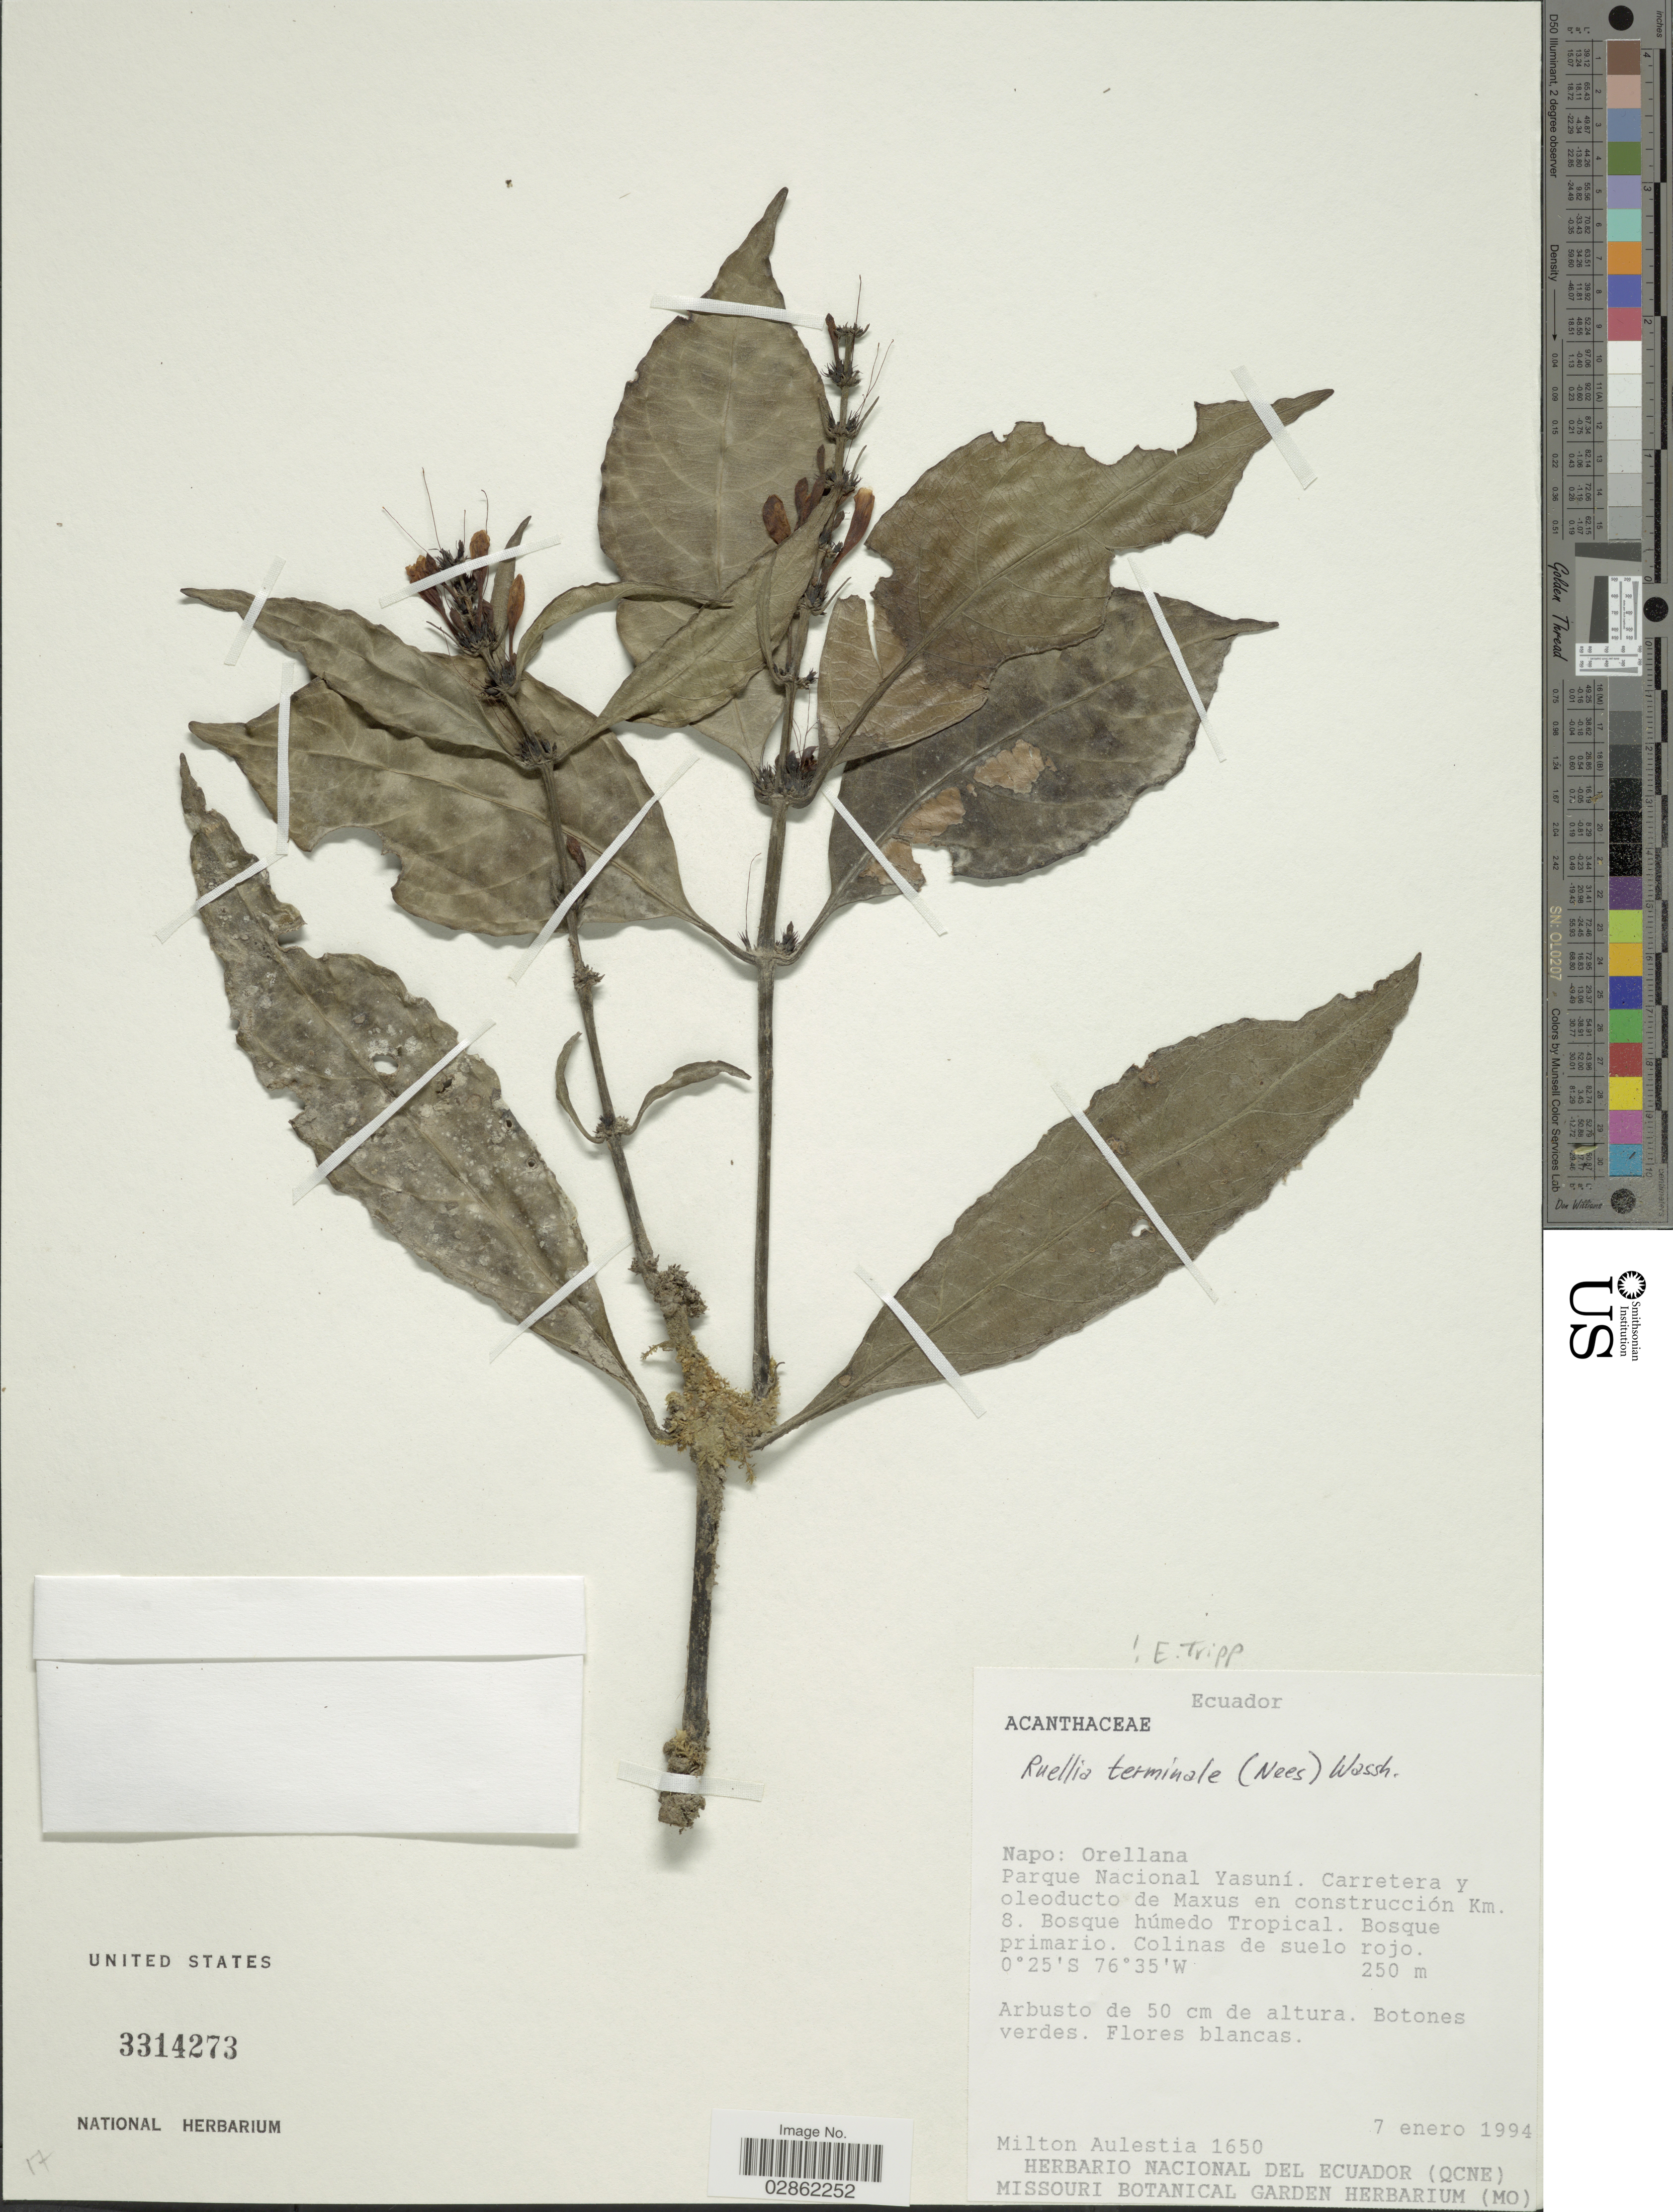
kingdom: Plantae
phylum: Tracheophyta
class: Magnoliopsida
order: Lamiales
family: Acanthaceae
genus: Ruellia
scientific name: Ruellia terminalis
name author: (Nees) Wassh.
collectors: M. Aulestia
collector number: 1650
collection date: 1994-01-07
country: Ecuador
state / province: Napo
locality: Orellana, Parque Nacional Yasuní, Carretera y oleoducto de Maxus en constructión Km. 8.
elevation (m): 250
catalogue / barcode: US 3314273